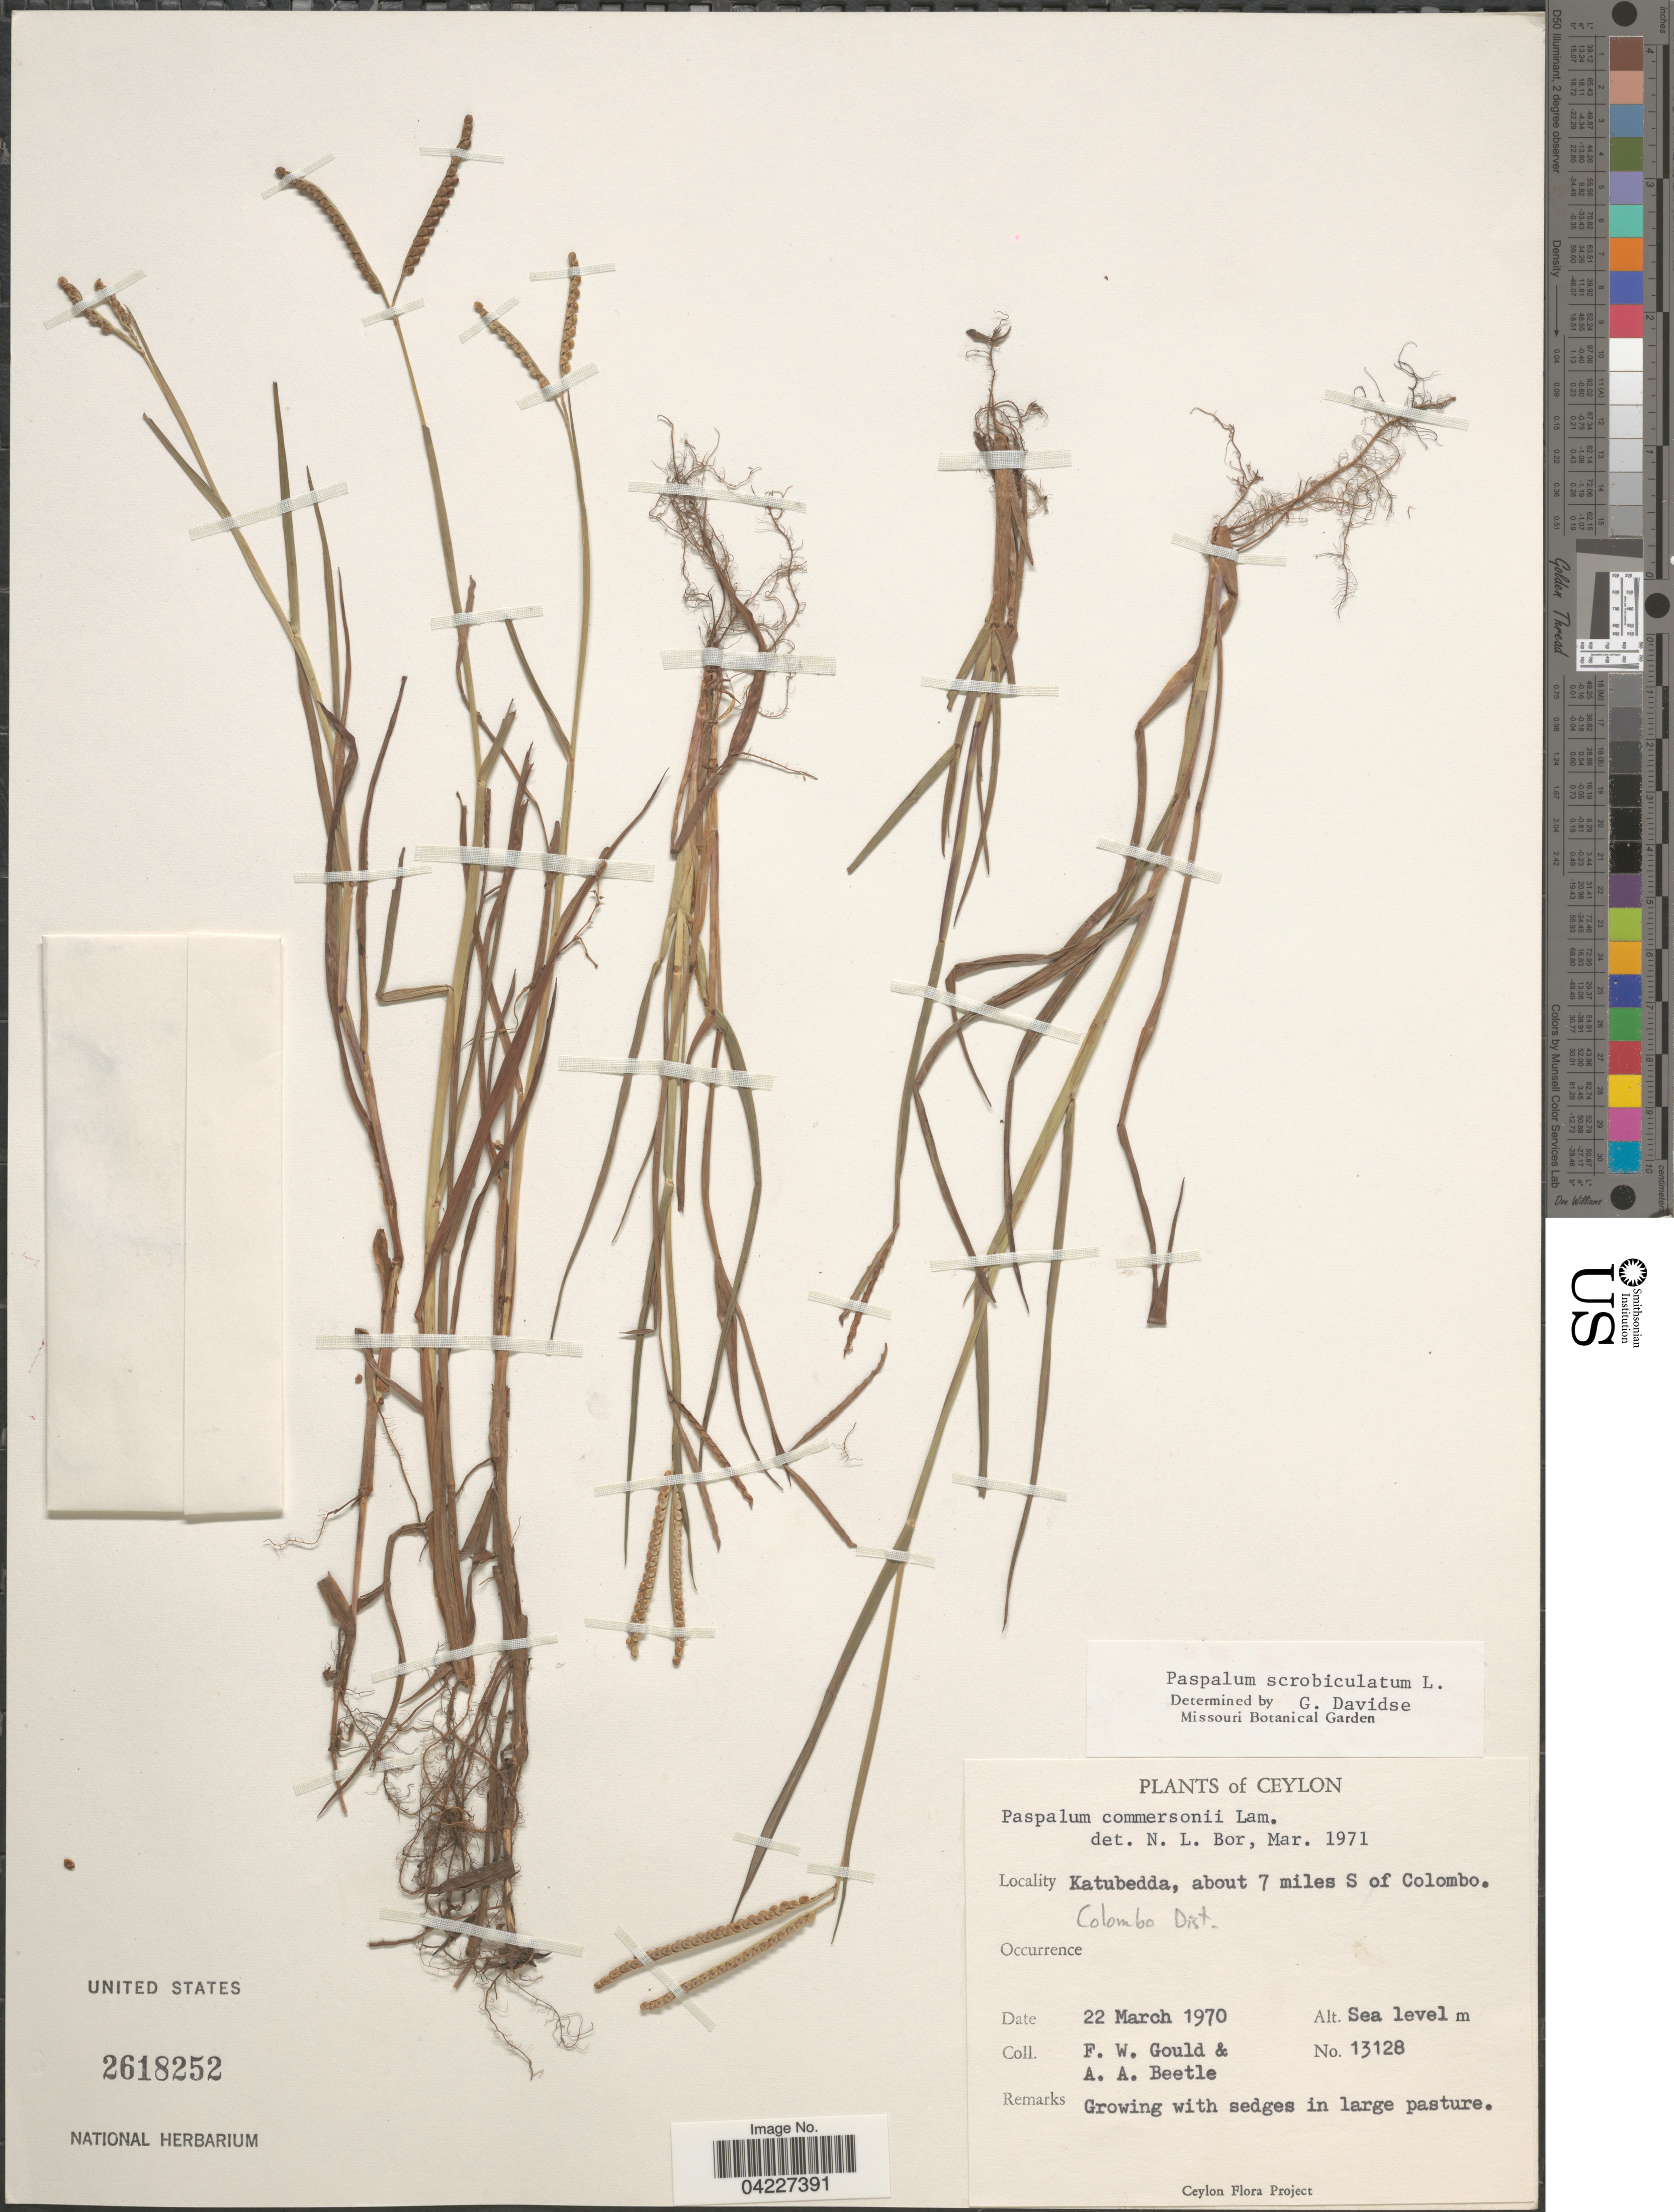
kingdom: Plantae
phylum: Tracheophyta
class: Liliopsida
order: Poales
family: Poaceae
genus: Paspalum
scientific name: Paspalum scrobiculatum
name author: L.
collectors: F. W. Gould & A. A. Beetle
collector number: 13128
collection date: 1970-03-22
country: Sri Lanka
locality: Ceylon. Katubedda, about 7 miles S of Colombo. Colombo Dist.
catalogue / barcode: US 2618252